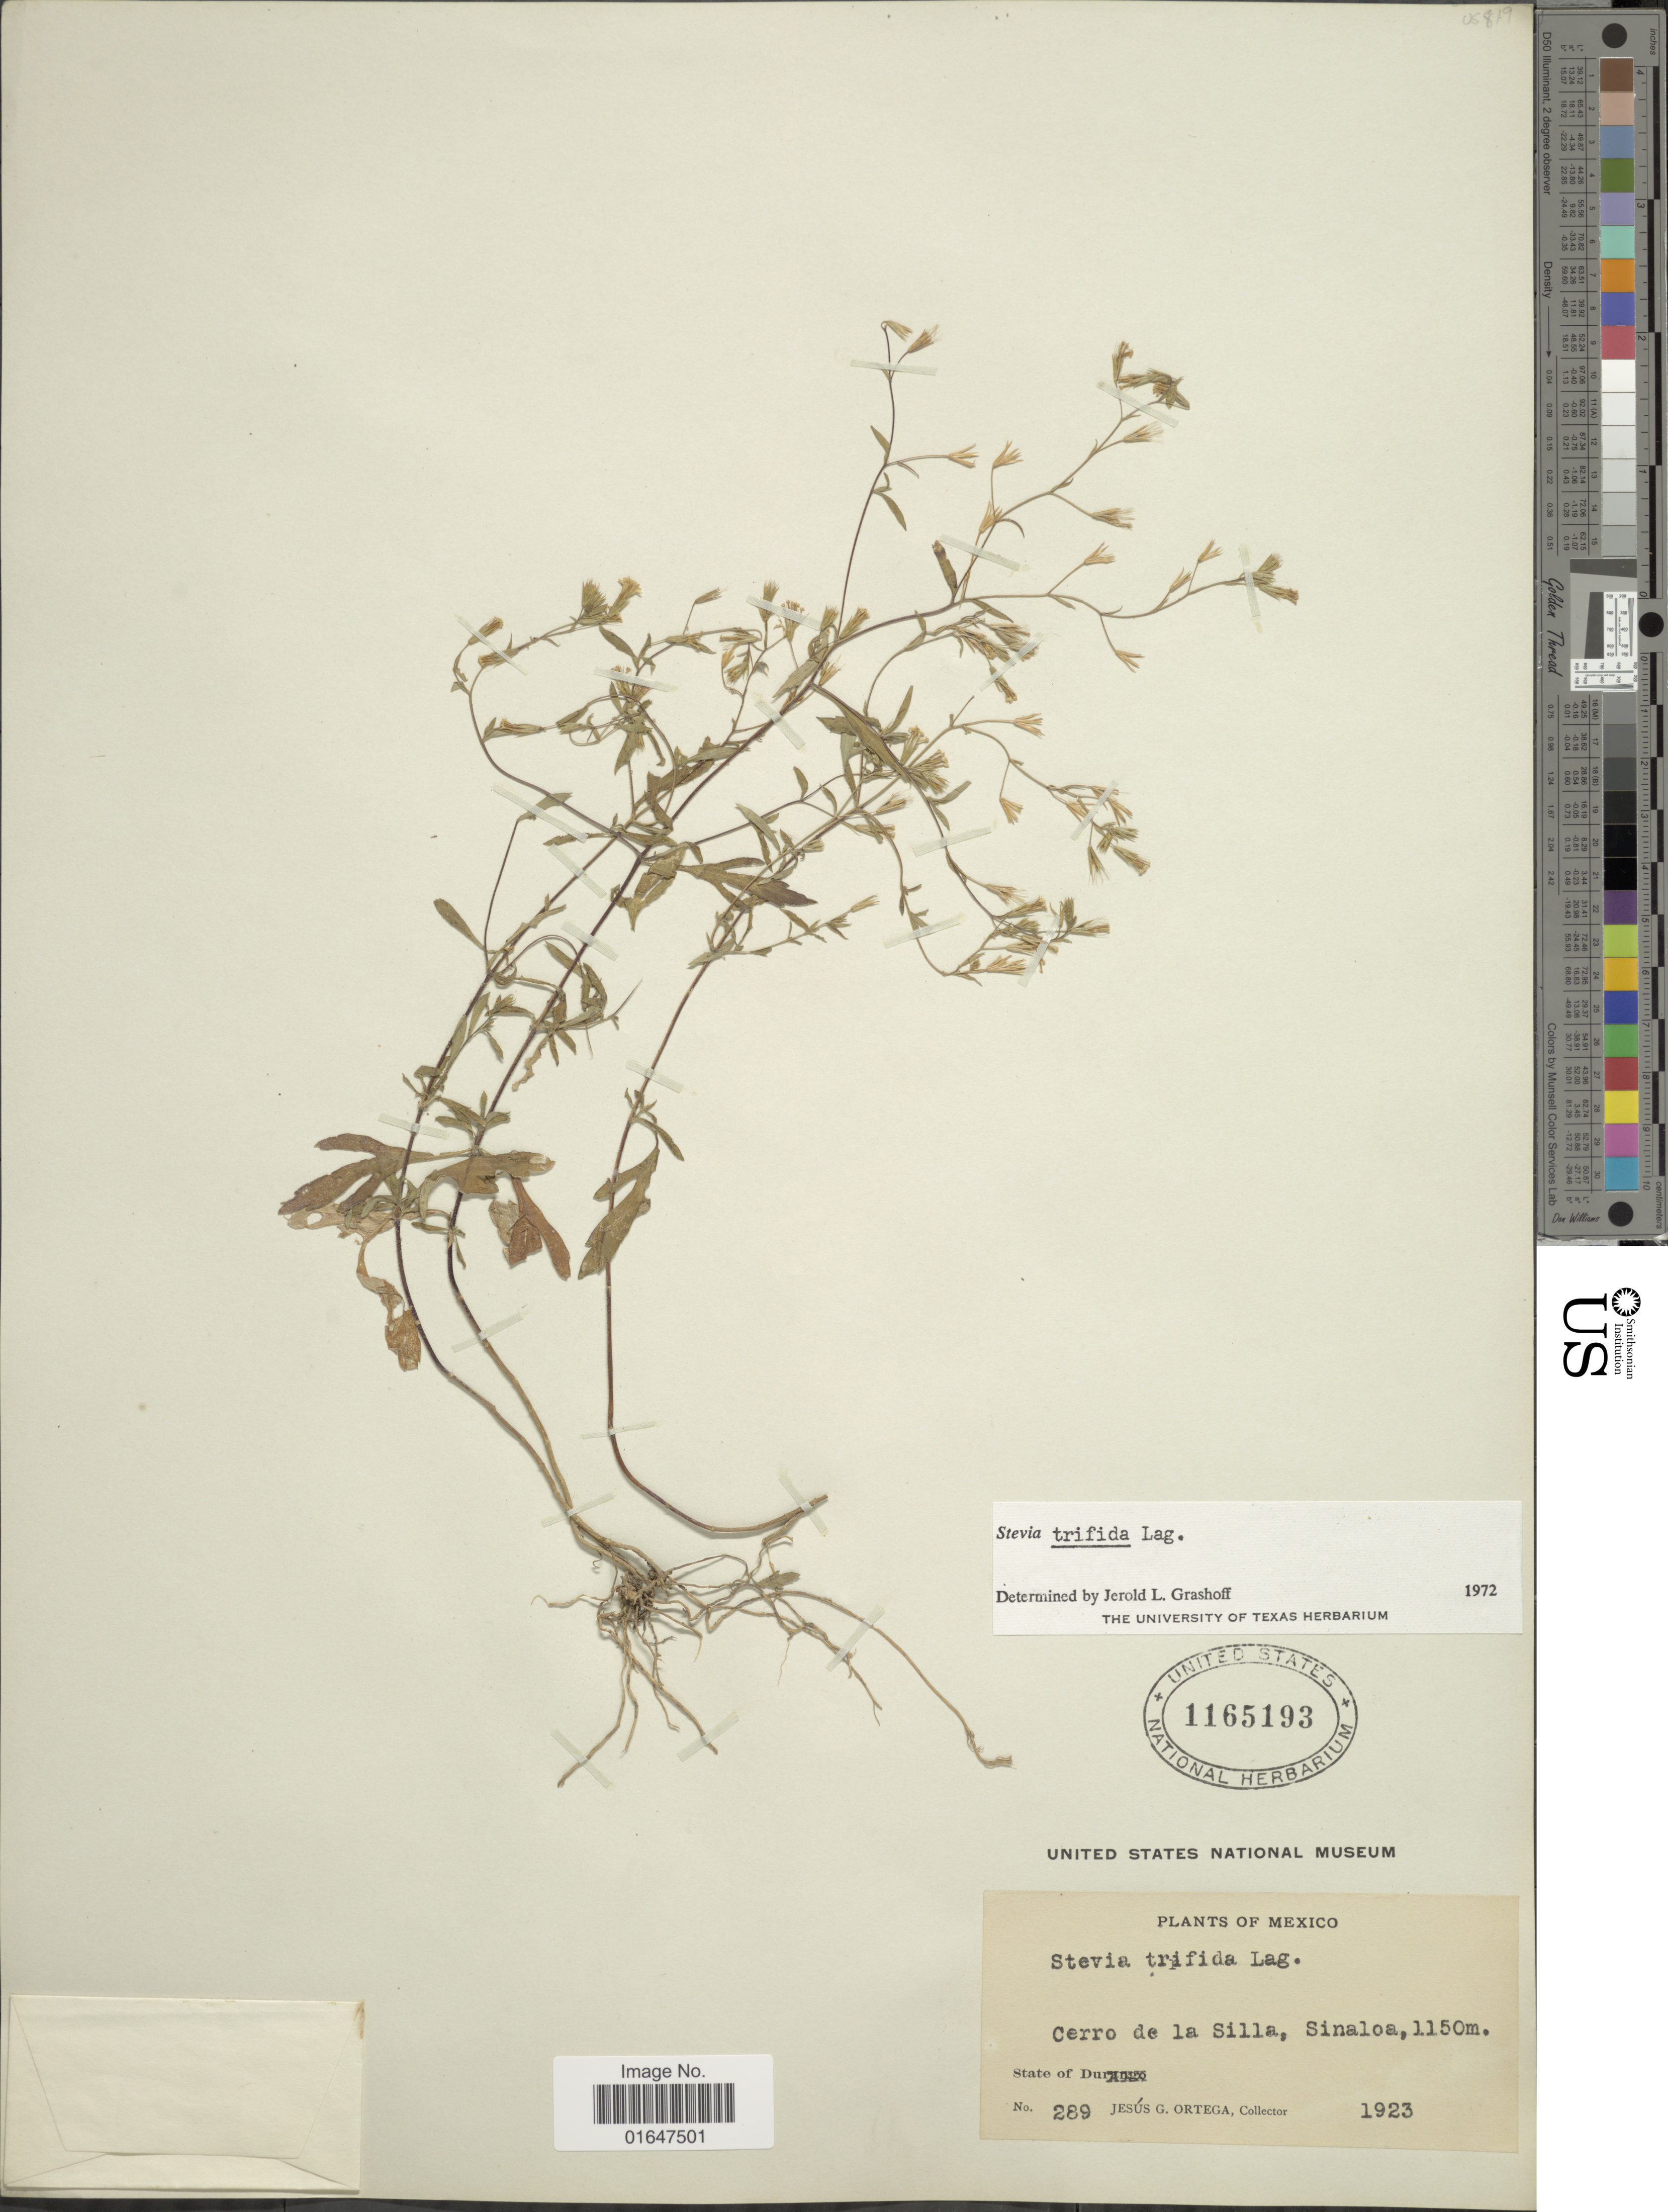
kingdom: Plantae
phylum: Tracheophyta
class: Magnoliopsida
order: Asterales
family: Asteraceae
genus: Stevia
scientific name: Stevia trifida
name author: Lag.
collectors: J. Ortega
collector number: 289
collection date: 1923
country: Mexico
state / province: Sinaloa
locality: Cerro de la Silla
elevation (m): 1150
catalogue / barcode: US 1165193